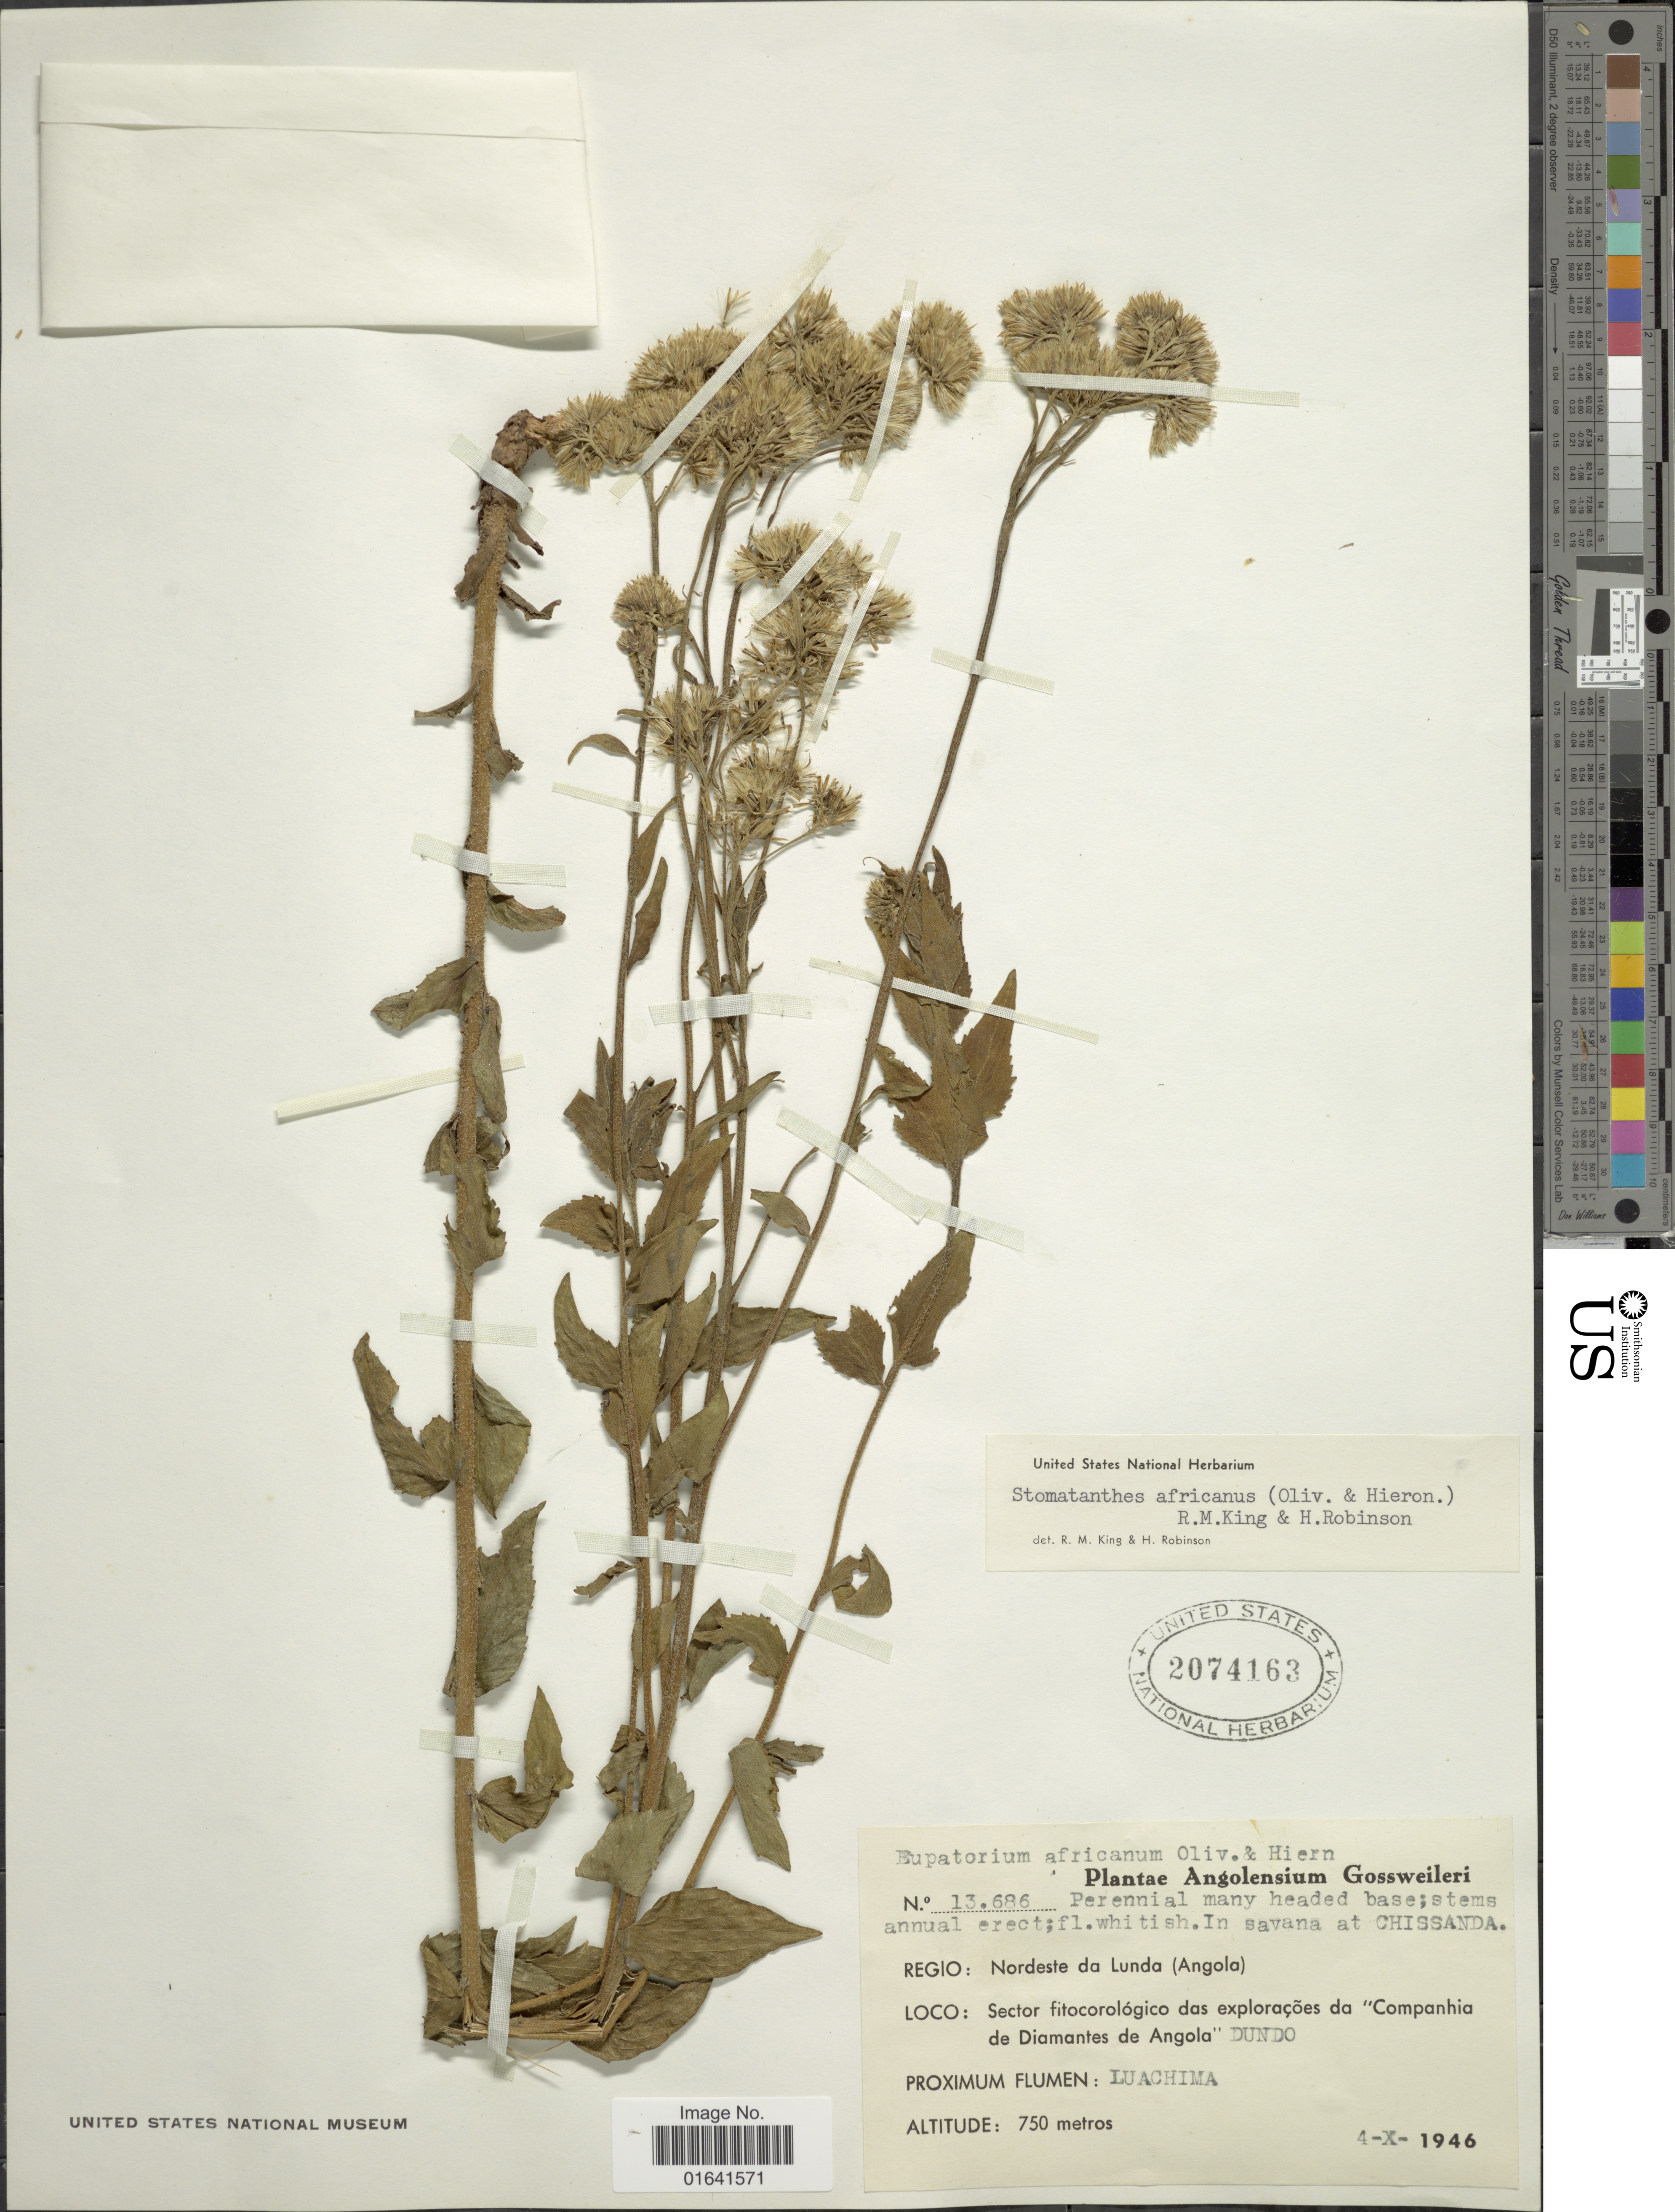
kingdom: Plantae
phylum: Tracheophyta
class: Magnoliopsida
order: Asterales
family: Asteraceae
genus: Stomatanthes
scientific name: Stomatanthes africanus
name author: (Oliv.) R.M. King & H. Rob.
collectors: A. Gossweiler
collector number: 13686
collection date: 1946-10-04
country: Angola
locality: Regio: Nordeste da Lunda, Sector fitocorológico das exploracões da 'Companhia de Diamantes de Angola ' Dundo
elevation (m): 750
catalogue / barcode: US 2074163